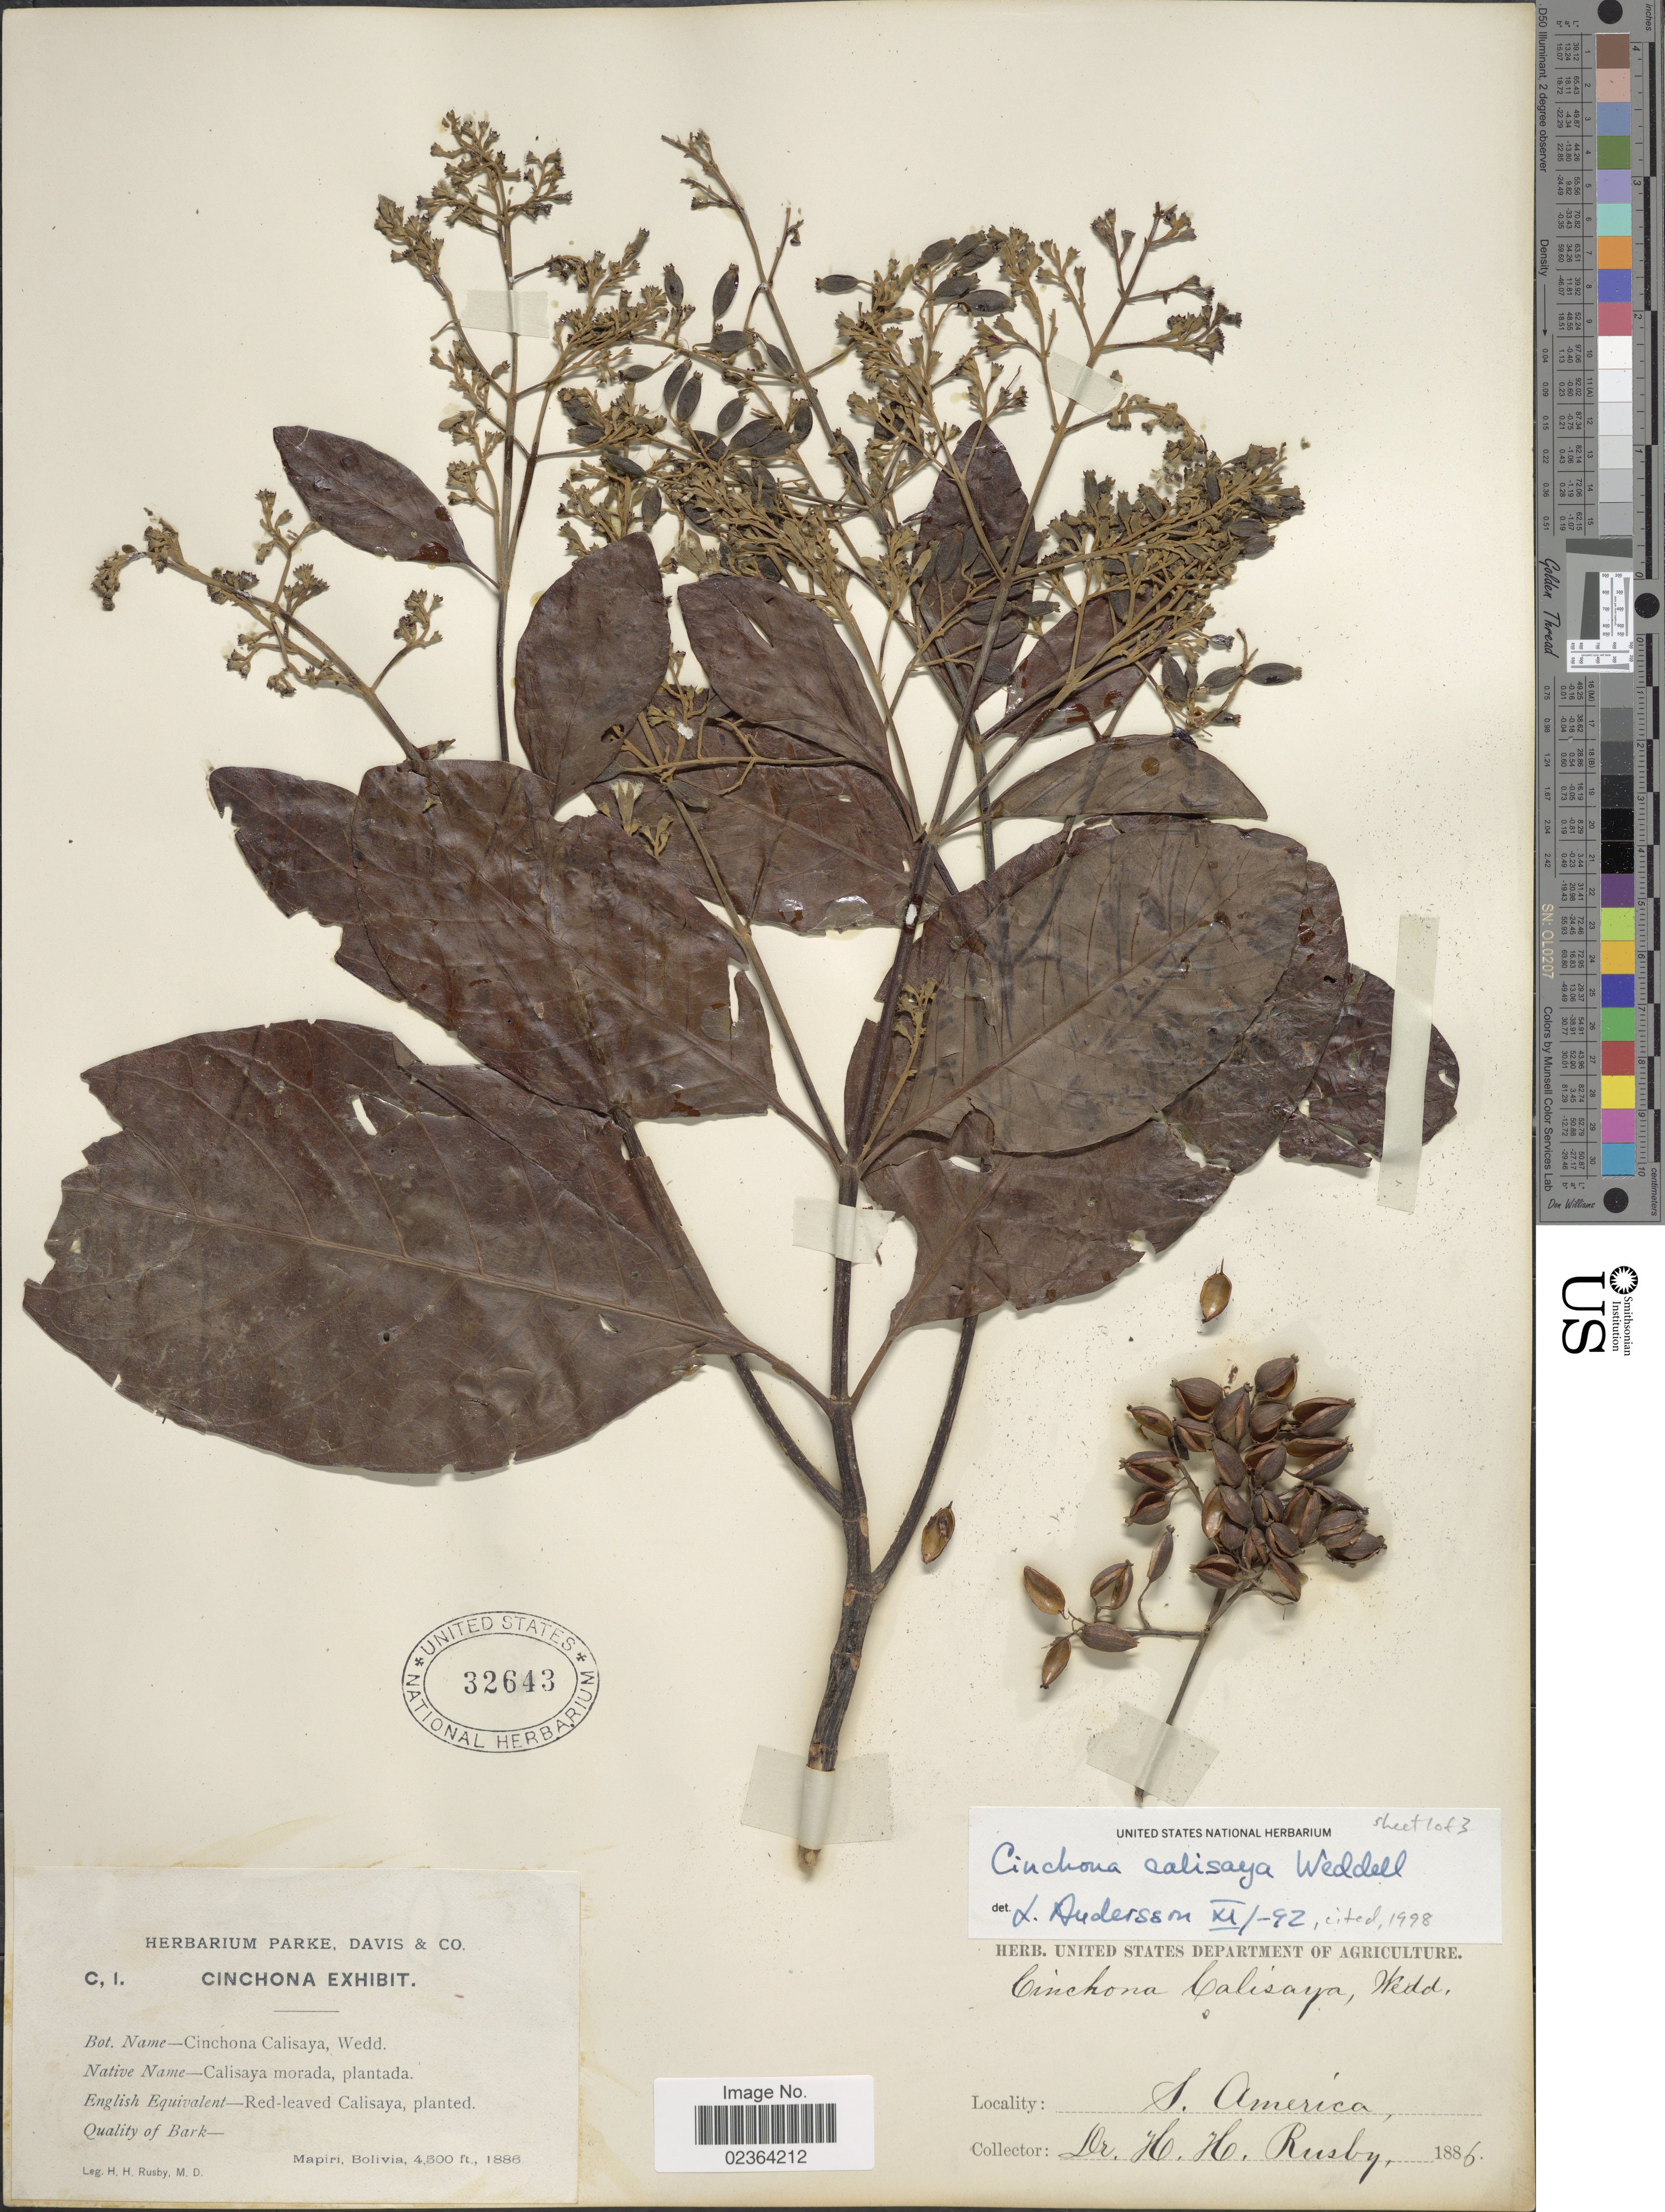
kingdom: Plantae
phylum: Tracheophyta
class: Magnoliopsida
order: Gentianales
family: Rubiaceae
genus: Cinchona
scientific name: Cinchona calisaya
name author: Wedd.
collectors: H. H. Rusby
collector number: C, 1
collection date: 1886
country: Bolivia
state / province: La Páz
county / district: Larecaja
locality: Mapiri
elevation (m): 1372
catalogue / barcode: US 32643